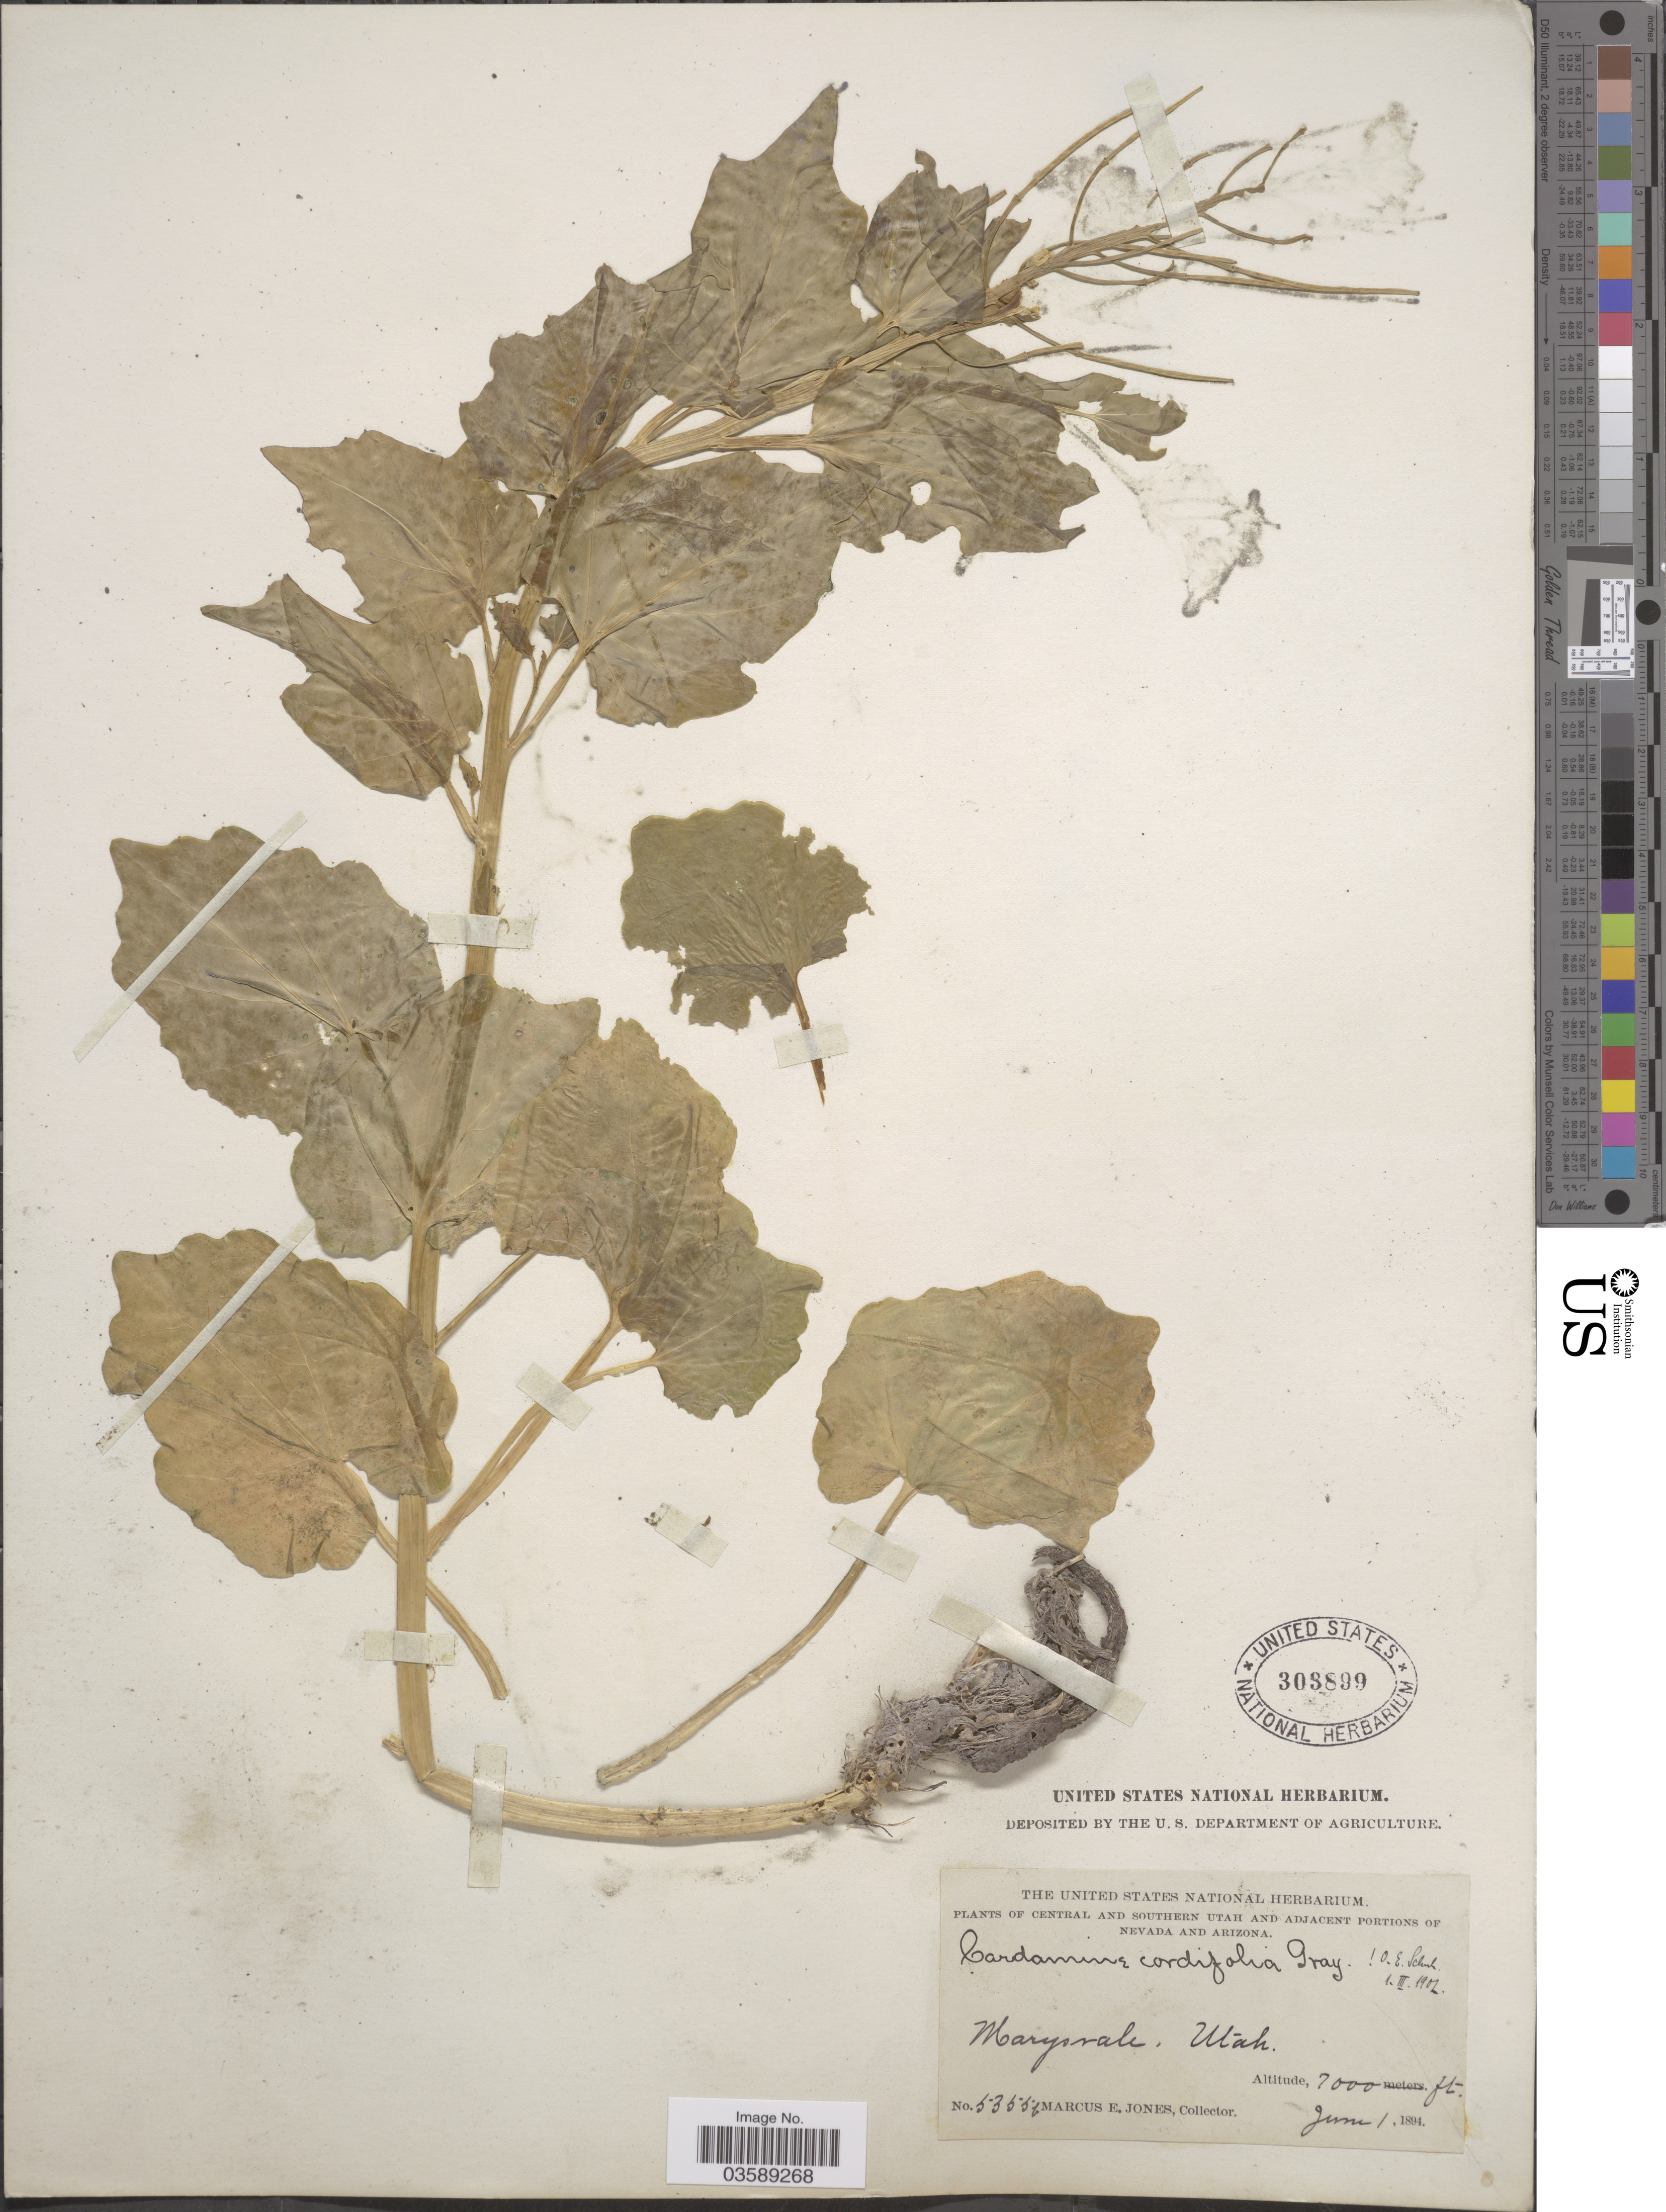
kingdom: Plantae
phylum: Tracheophyta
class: Magnoliopsida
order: Brassicales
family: Brassicaceae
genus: Cardamine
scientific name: Cardamine cordifolia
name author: A. Gray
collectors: M. E. Jones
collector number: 5355b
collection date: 1894-06-01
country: United States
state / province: Utah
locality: Central and Southern Utah. Marysvale.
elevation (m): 2134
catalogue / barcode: US 303899